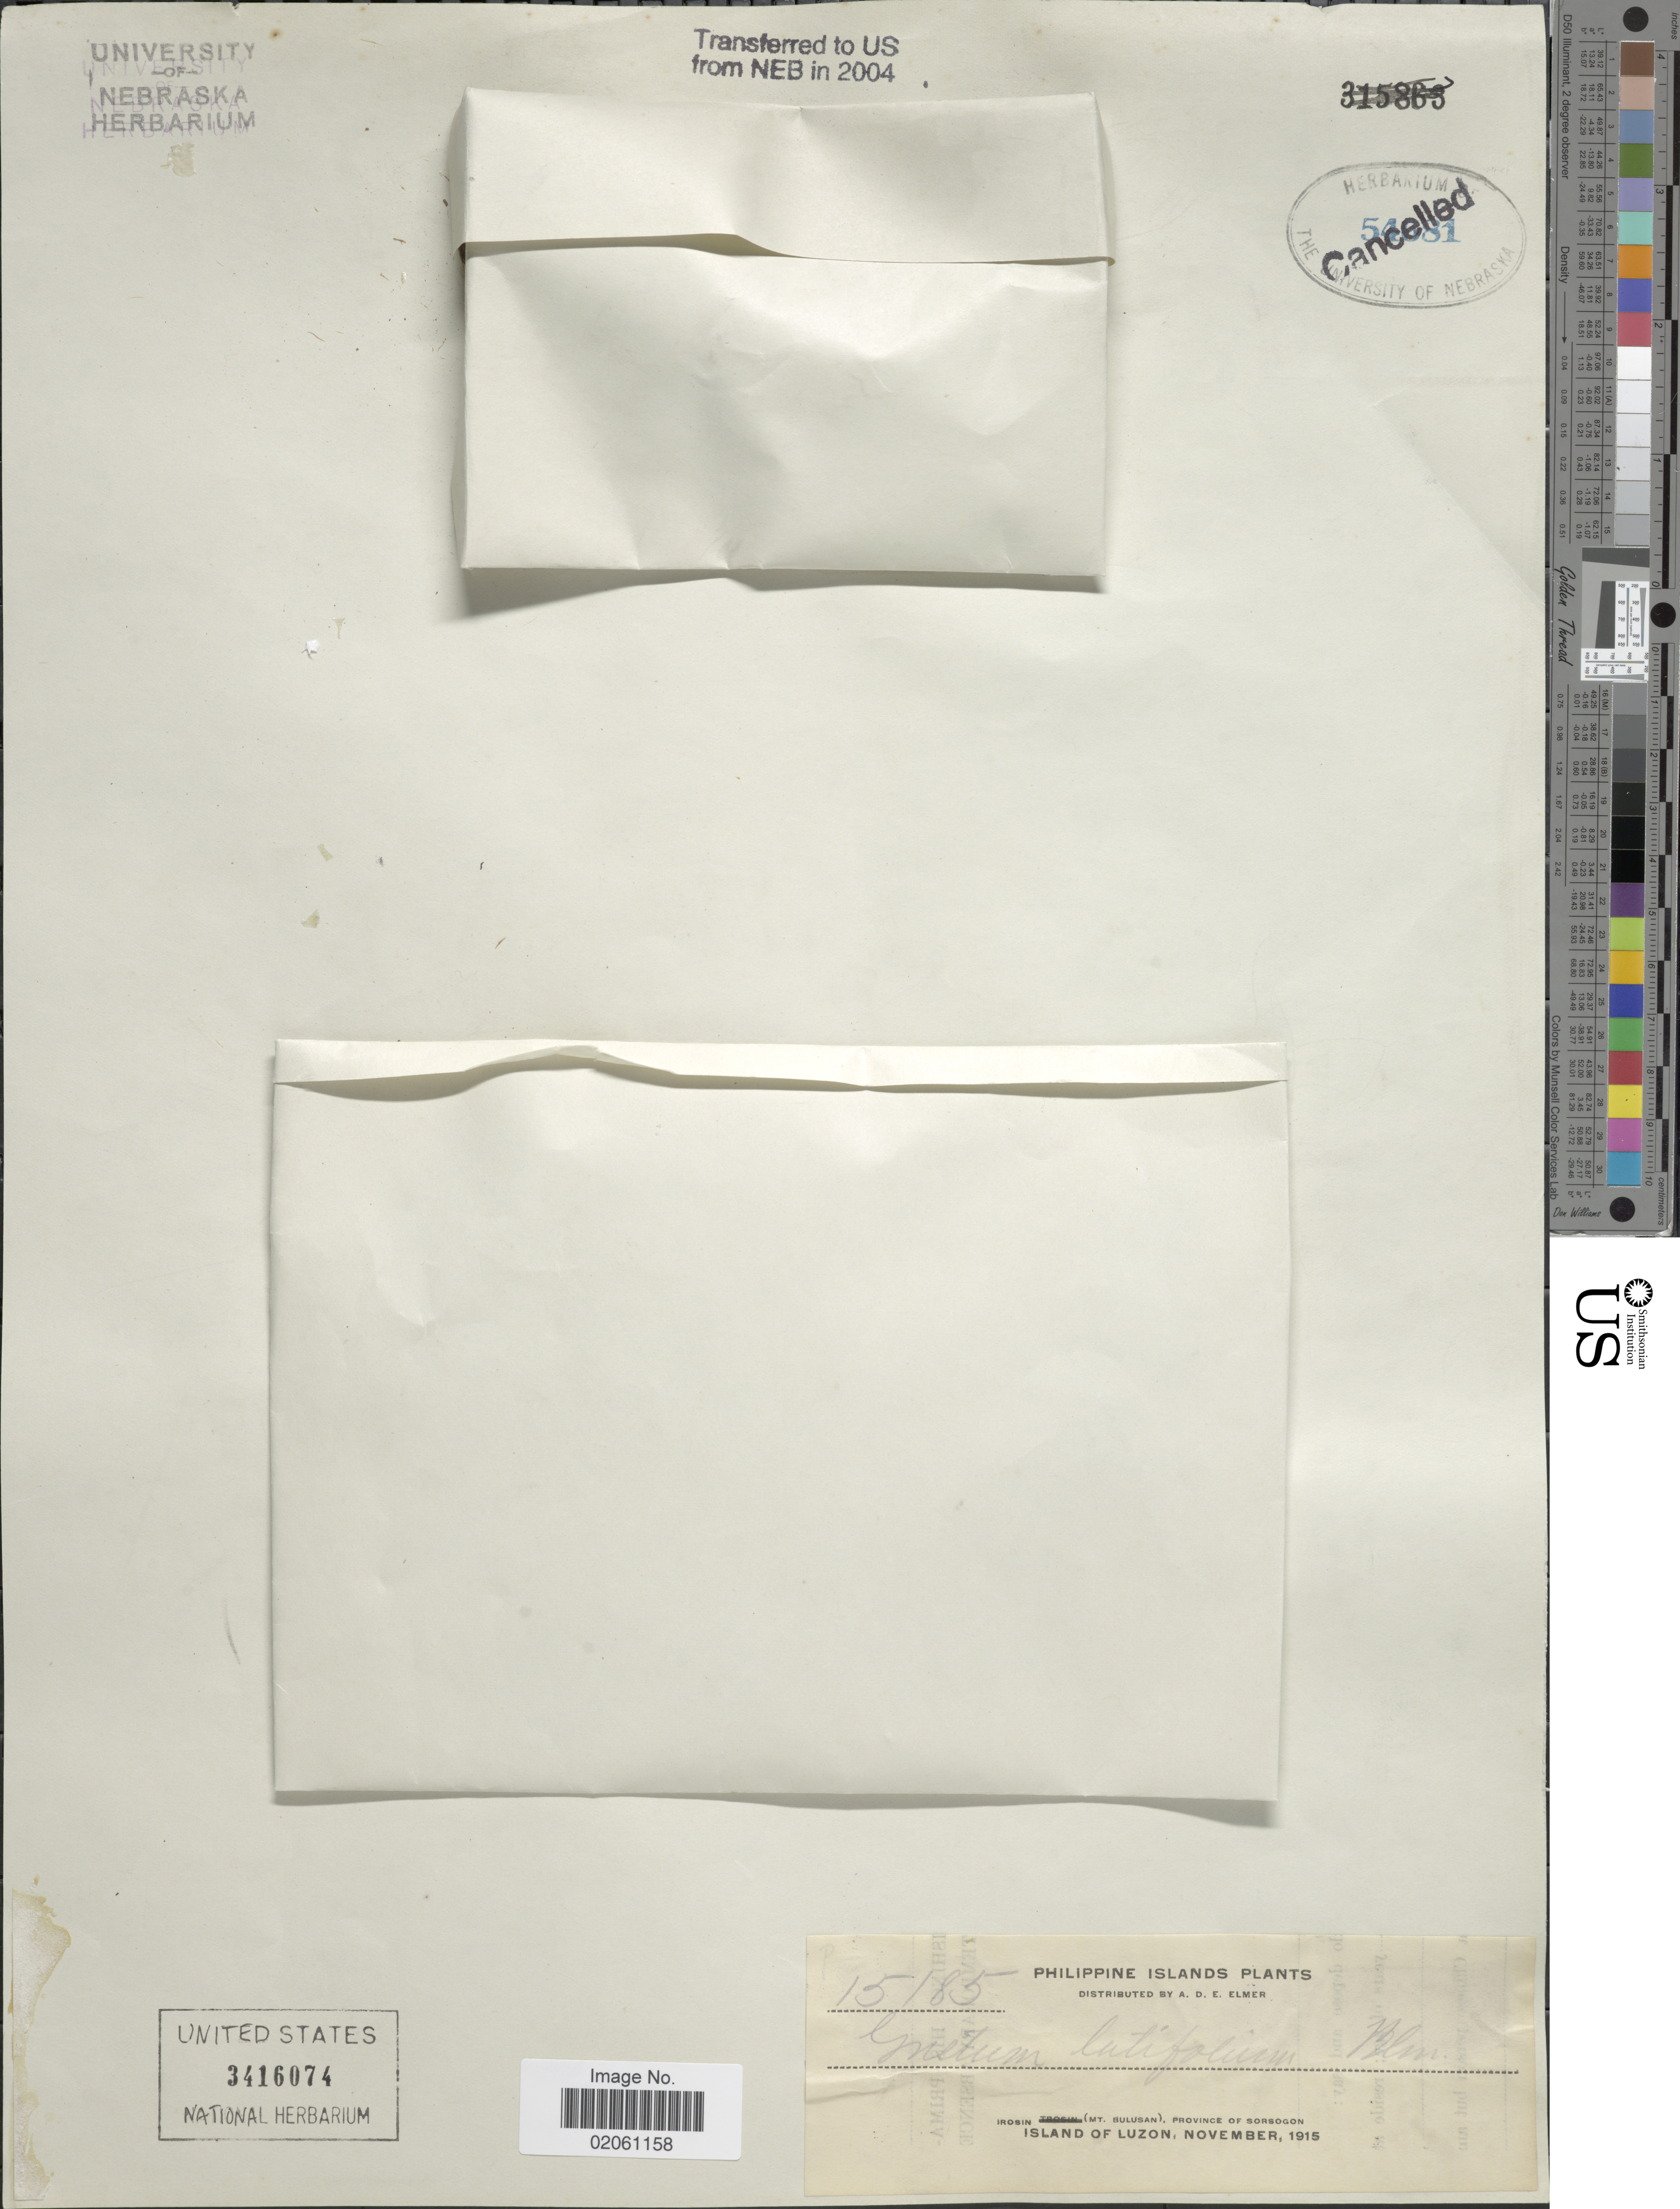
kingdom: Plantae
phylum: Tracheophyta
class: Gnetopsida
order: Gnetales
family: Gnetaceae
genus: Gnetum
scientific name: Gnetum indicum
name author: (Lour.) Merr.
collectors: A. D. E. Elmer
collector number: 15185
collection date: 1915-11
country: Philippines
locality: Irosin (Mt. Bulusan), Province of Sorsogon, Island of Luzon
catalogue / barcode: US 3416074